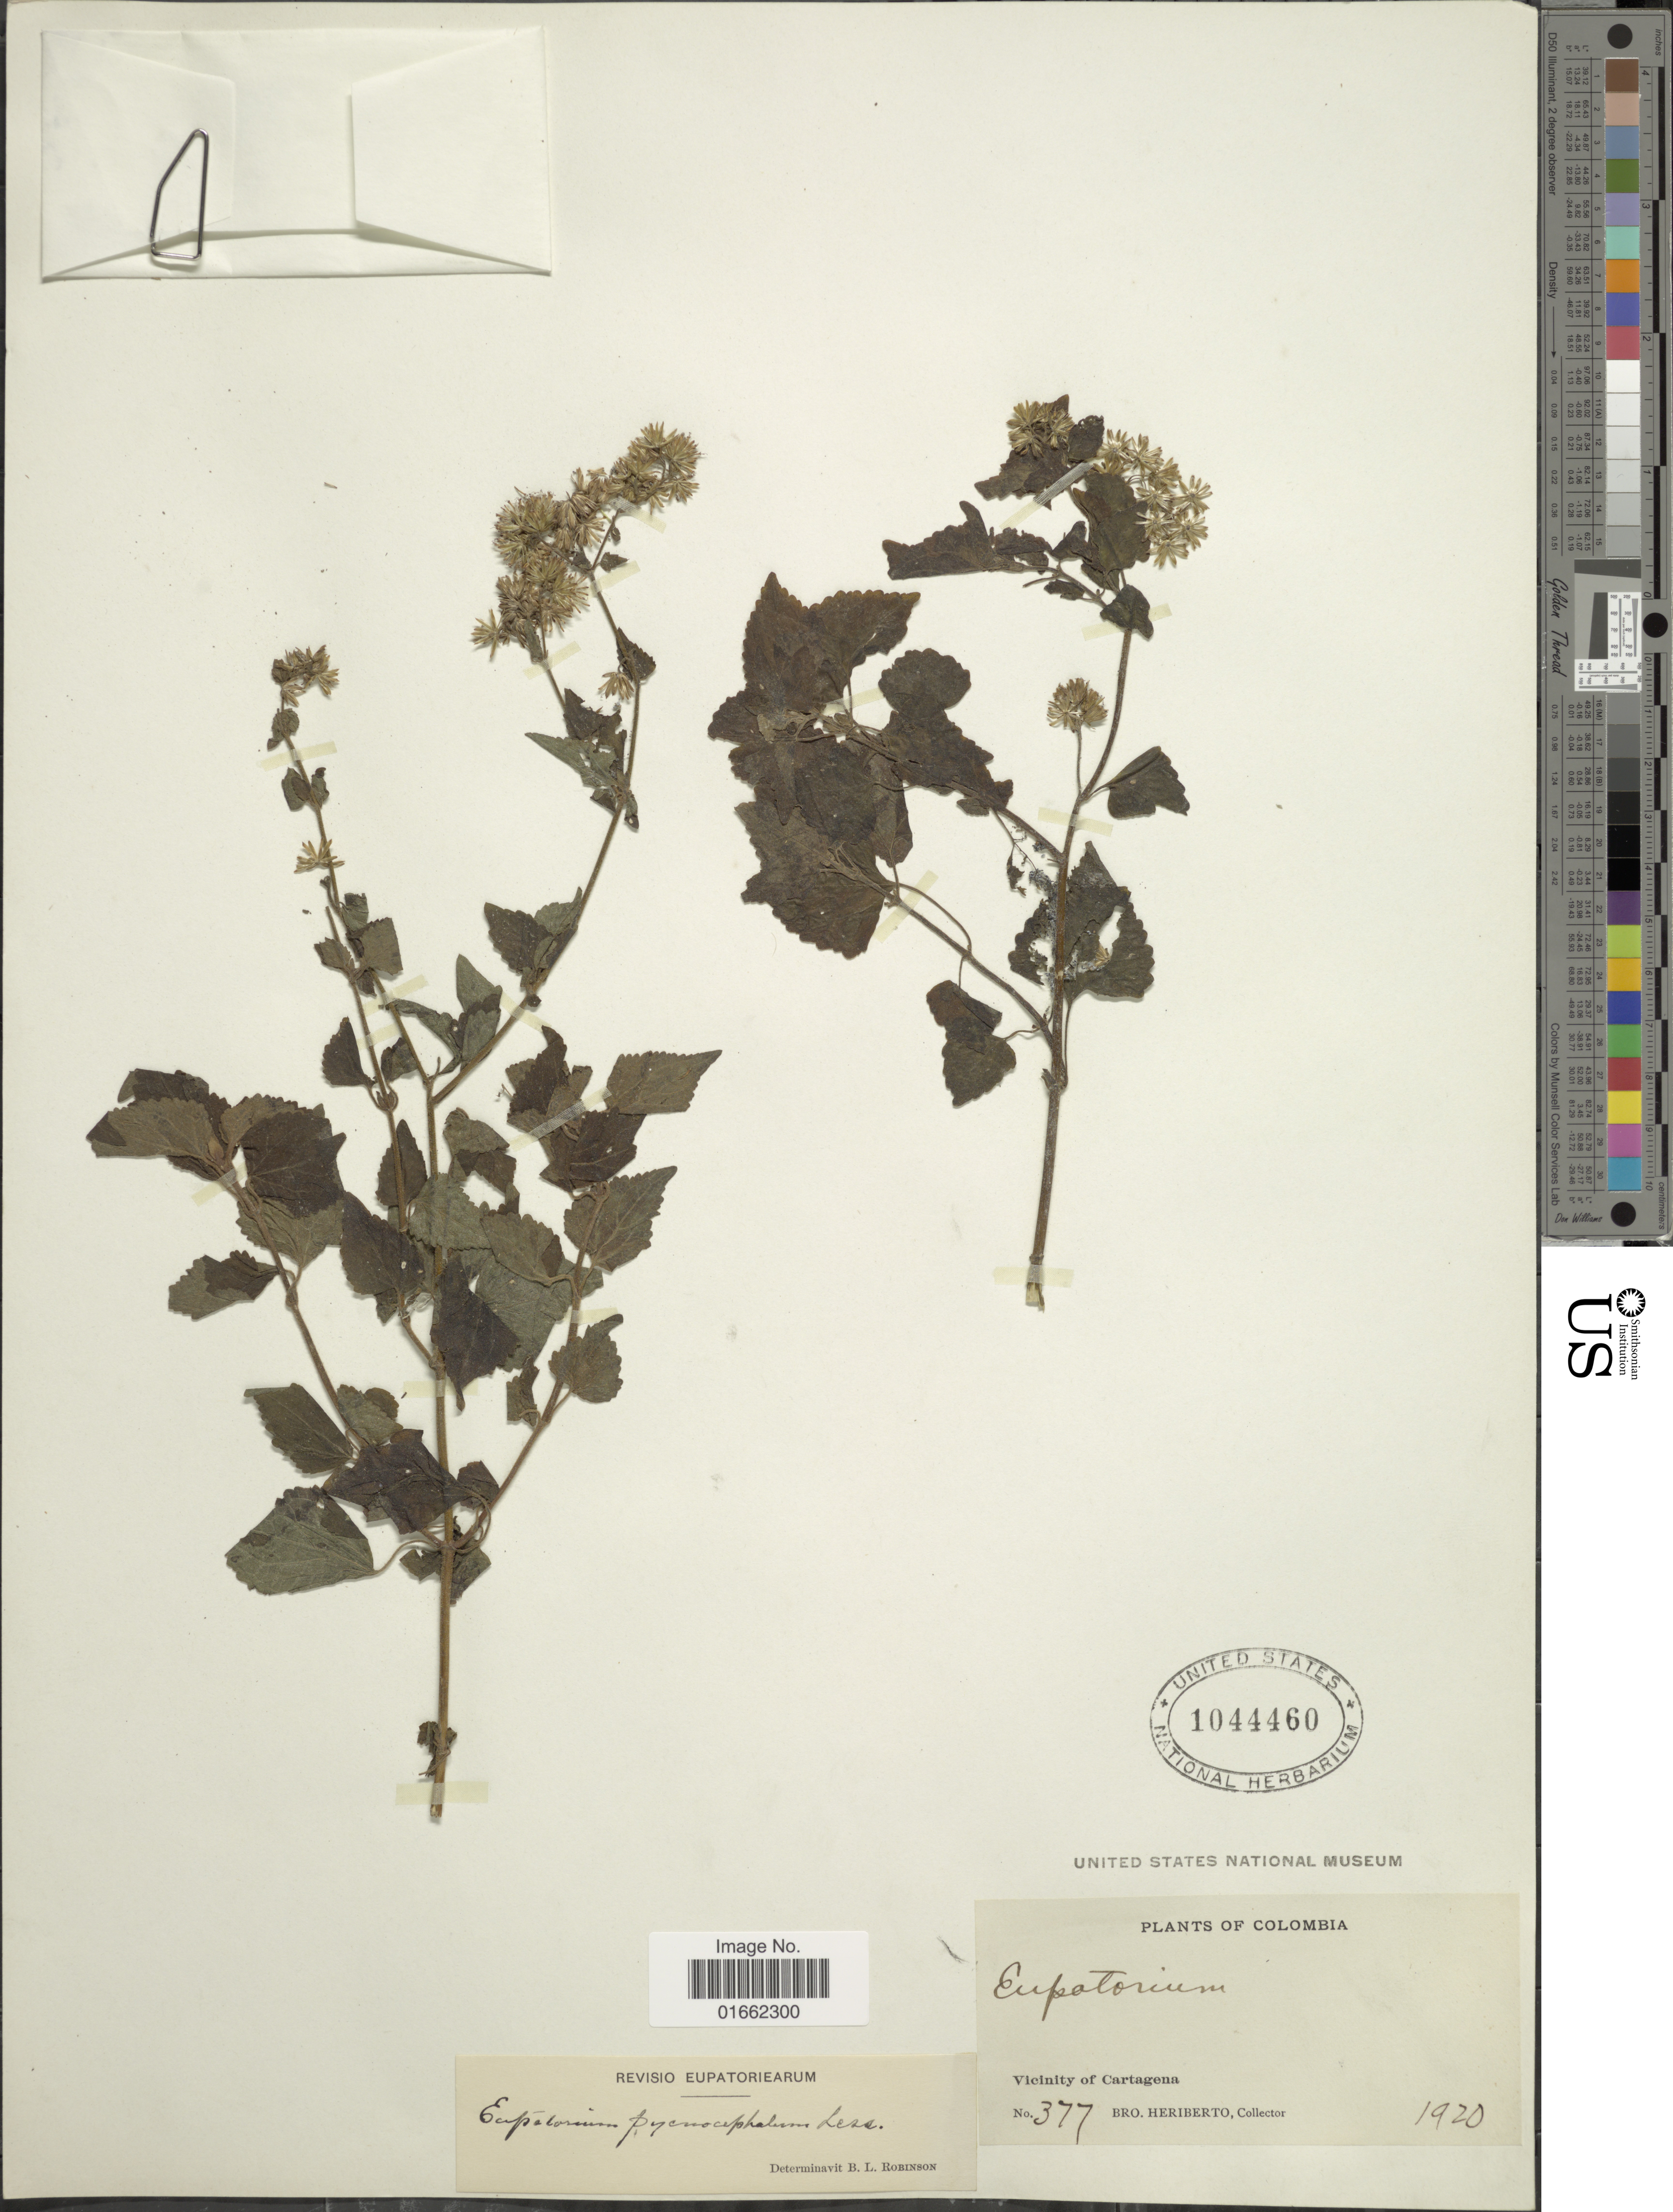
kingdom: Plantae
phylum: Tracheophyta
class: Magnoliopsida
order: Asterales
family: Asteraceae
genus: Fleischmannia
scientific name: Fleischmannia pratensis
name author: (Klatt) R.M. King & H. Rob.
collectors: B. Heriberto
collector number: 377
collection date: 1920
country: Colombia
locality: Vicinity of Cartagena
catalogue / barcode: US 1044460